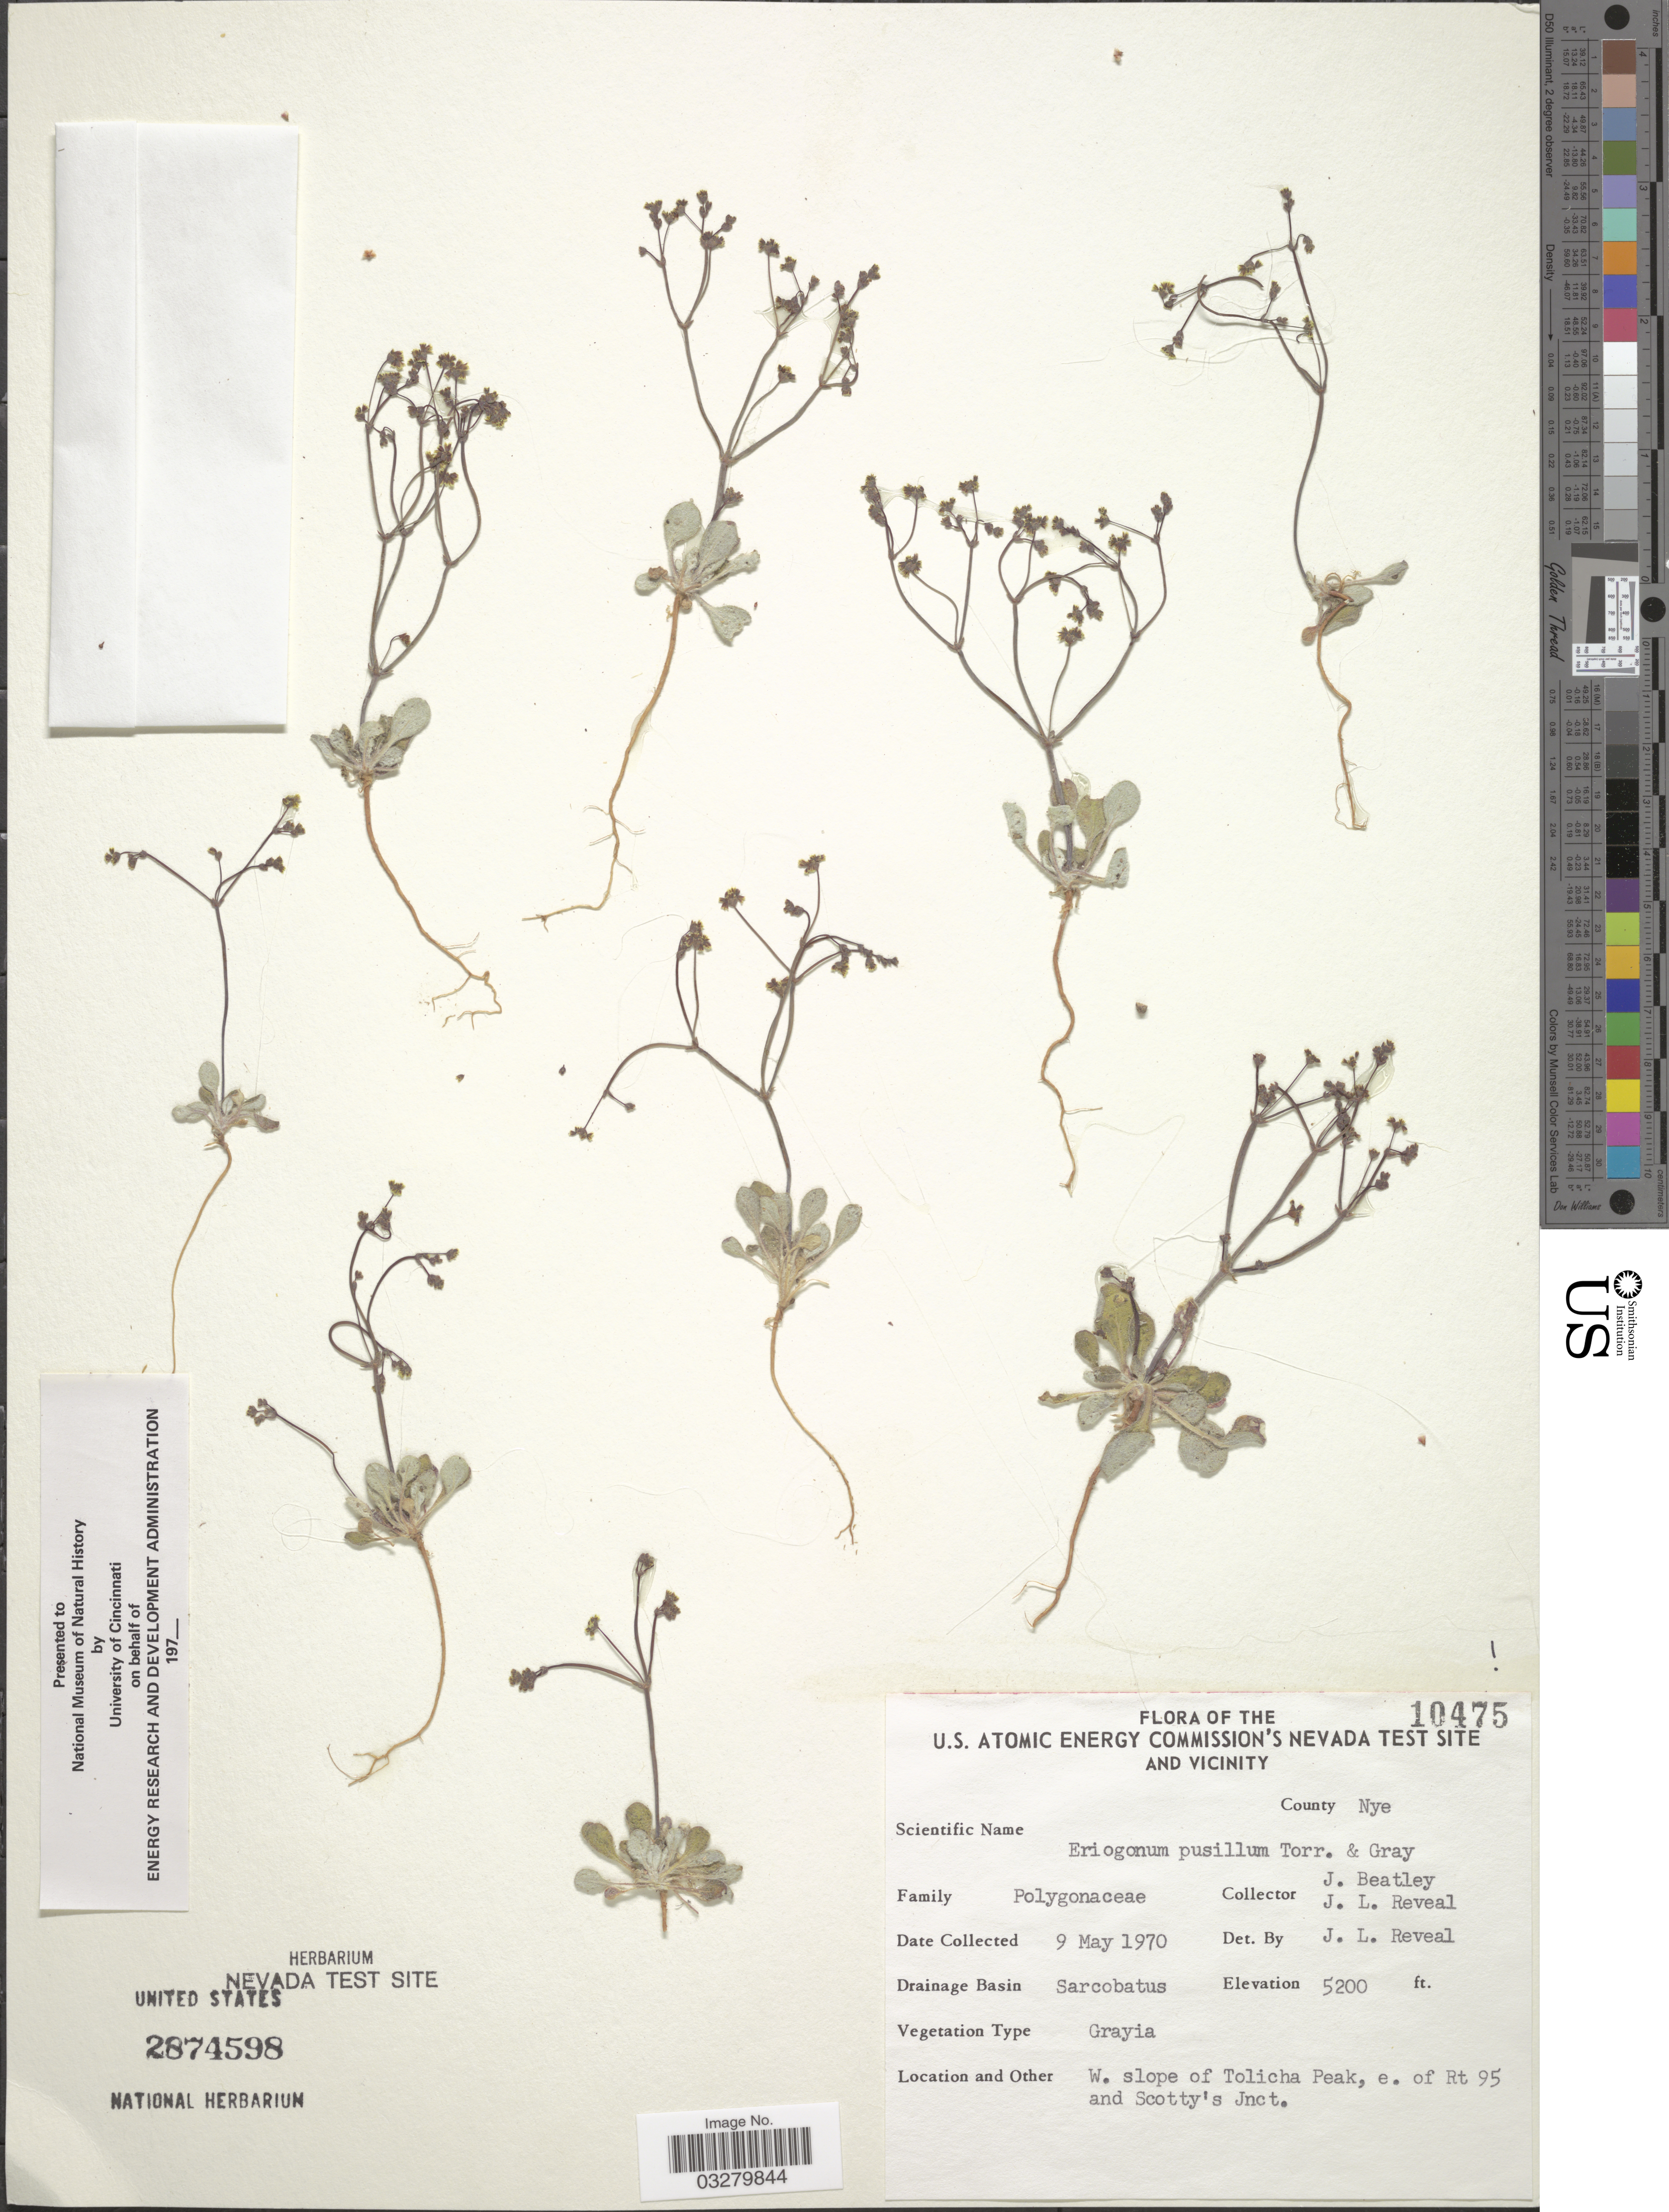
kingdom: Plantae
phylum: Tracheophyta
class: Magnoliopsida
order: Caryophyllales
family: Polygonaceae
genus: Eriogonum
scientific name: Eriogonum pusillum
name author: Torr. & A. Gray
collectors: J. C. Beatley & J. L. Reveal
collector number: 10475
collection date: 1970-05-09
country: United States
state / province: Nevada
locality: U.S. Atomic Energy Commission's Nevada Test Site and Vicinity. County Nye. Drainage Basin Sarcobatus. W. slope of Tolicha Peak, e. of Rt 95 and Scotty's Jnct.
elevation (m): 1585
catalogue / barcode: US 2874598